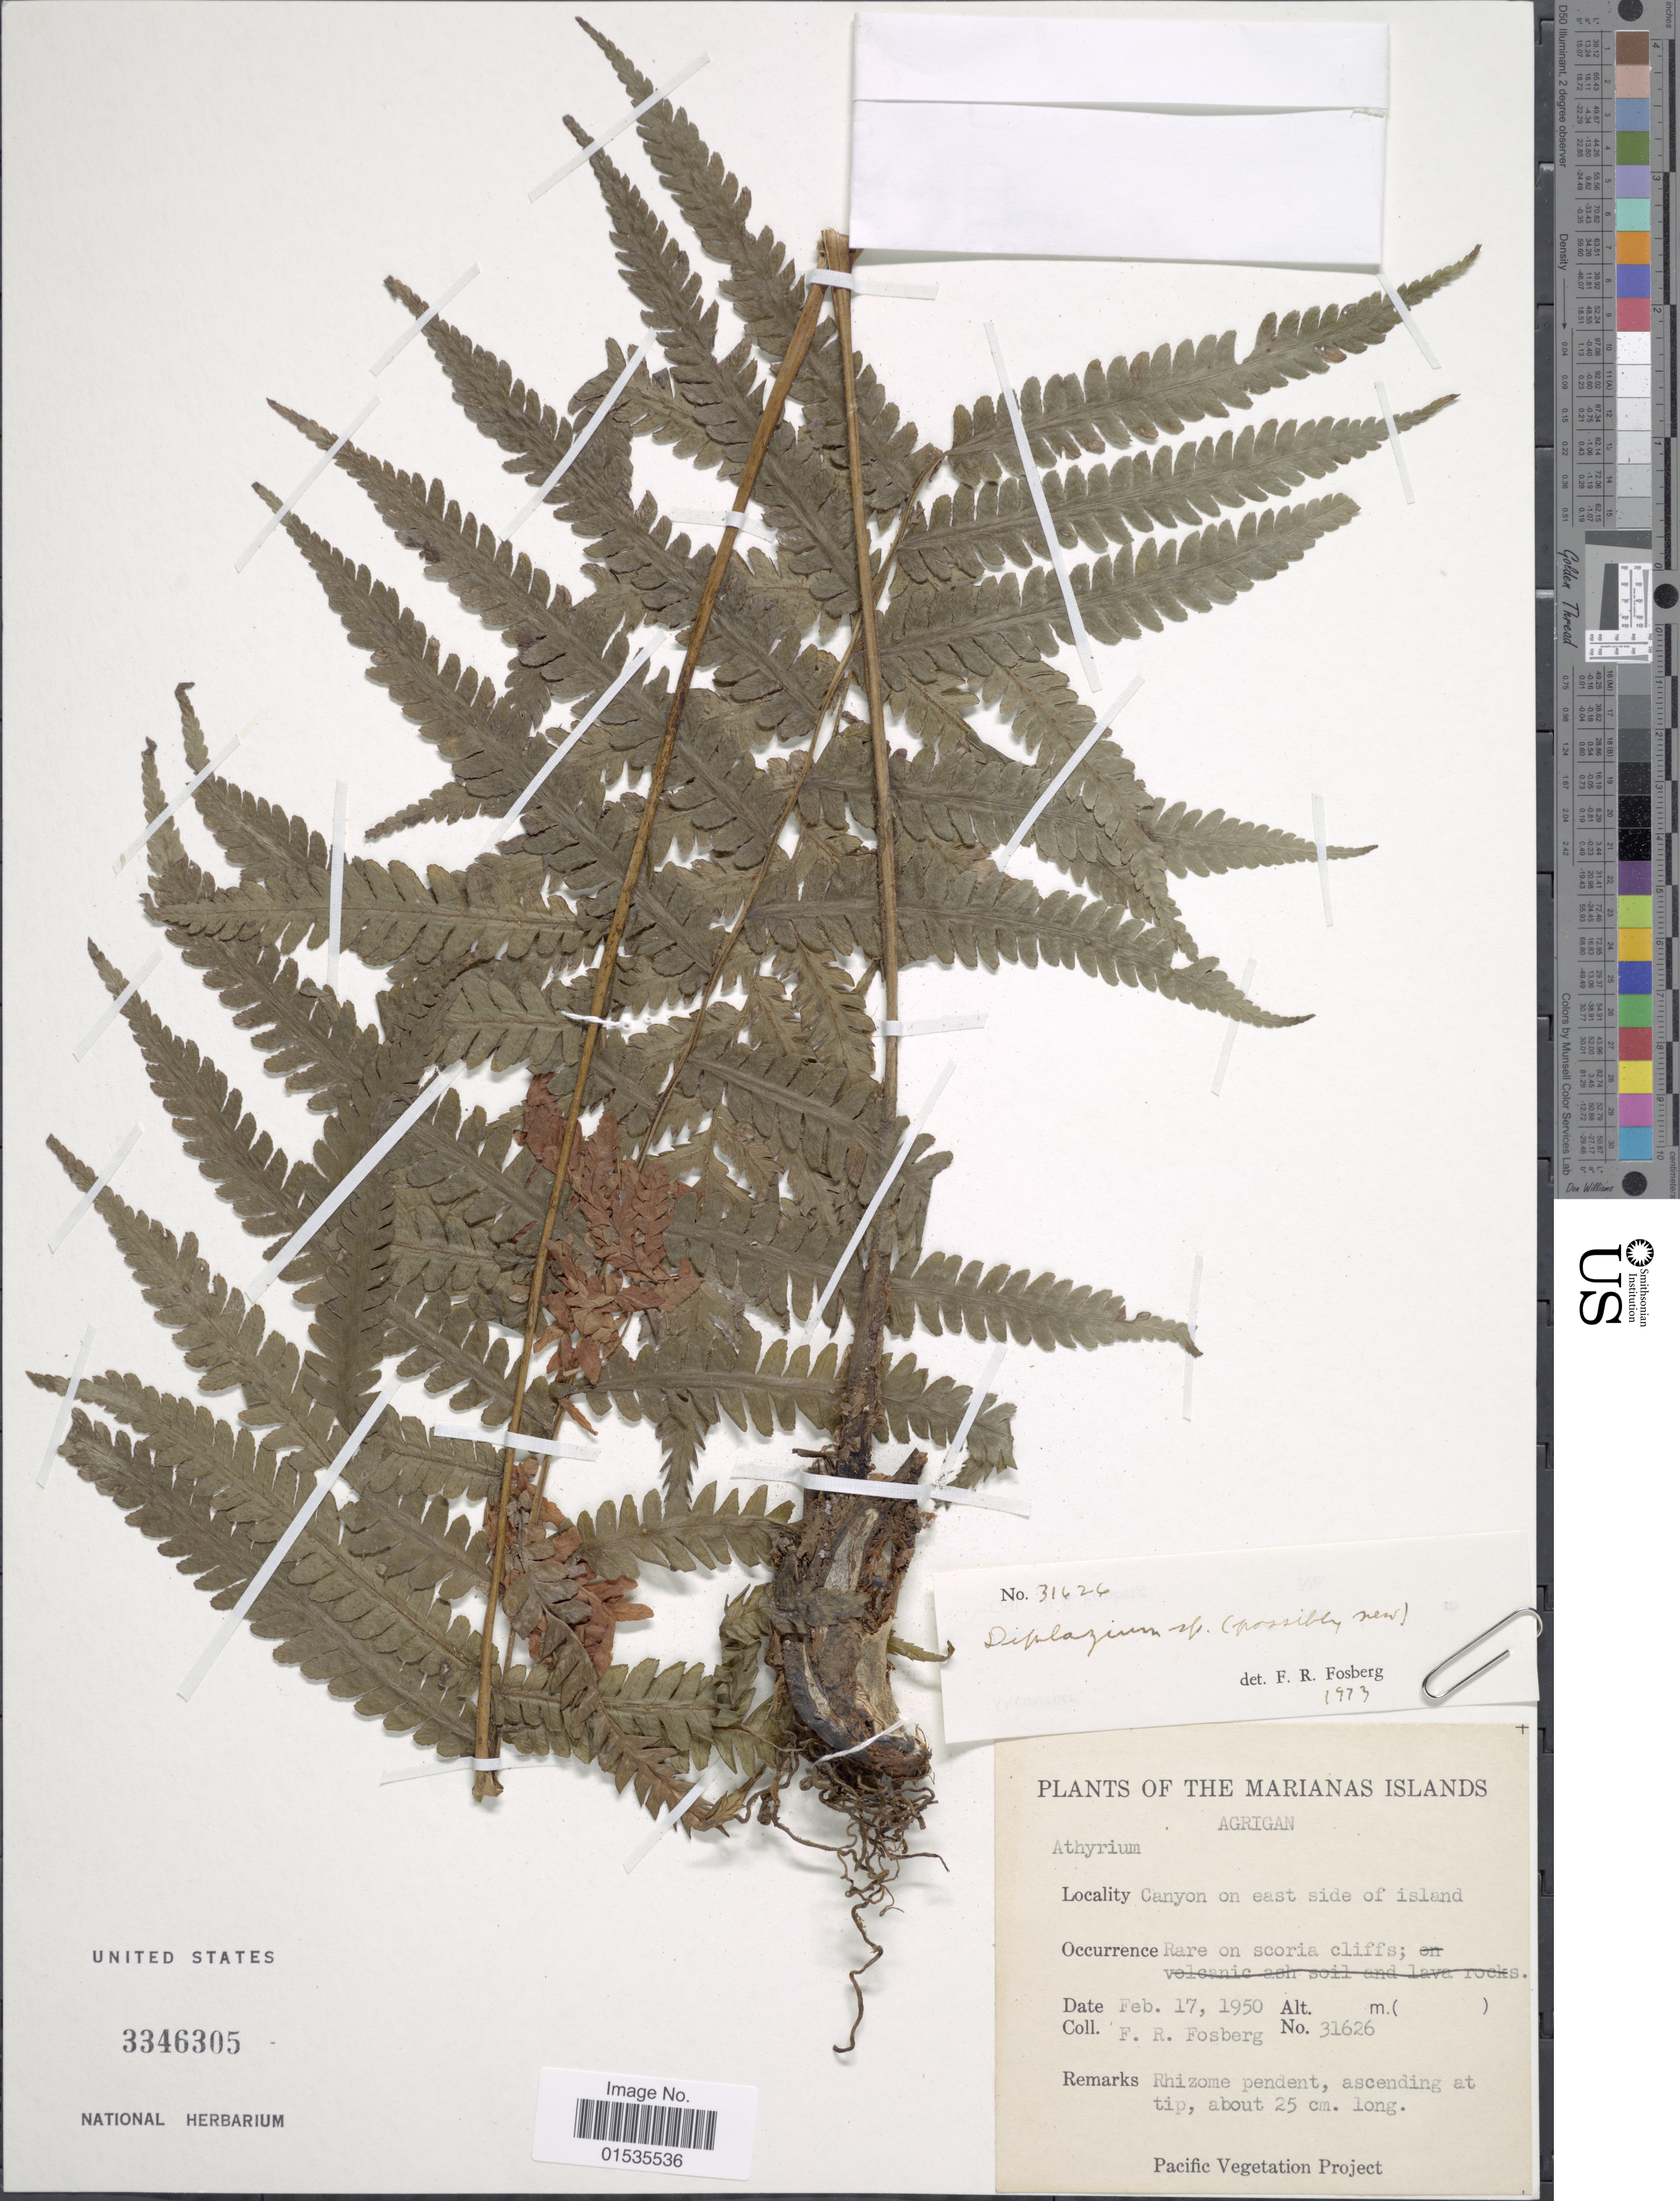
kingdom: Plantae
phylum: Tracheophyta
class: Polypodiopsida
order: Polypodiales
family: Athyriaceae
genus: Diplazium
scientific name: Diplazium sp.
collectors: F. R. Fosberg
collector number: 31626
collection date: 1950-02-17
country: Northern Mariana Islands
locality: Agrigan, Canyon on east side of island, The Mariana Islands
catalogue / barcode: US 3346305